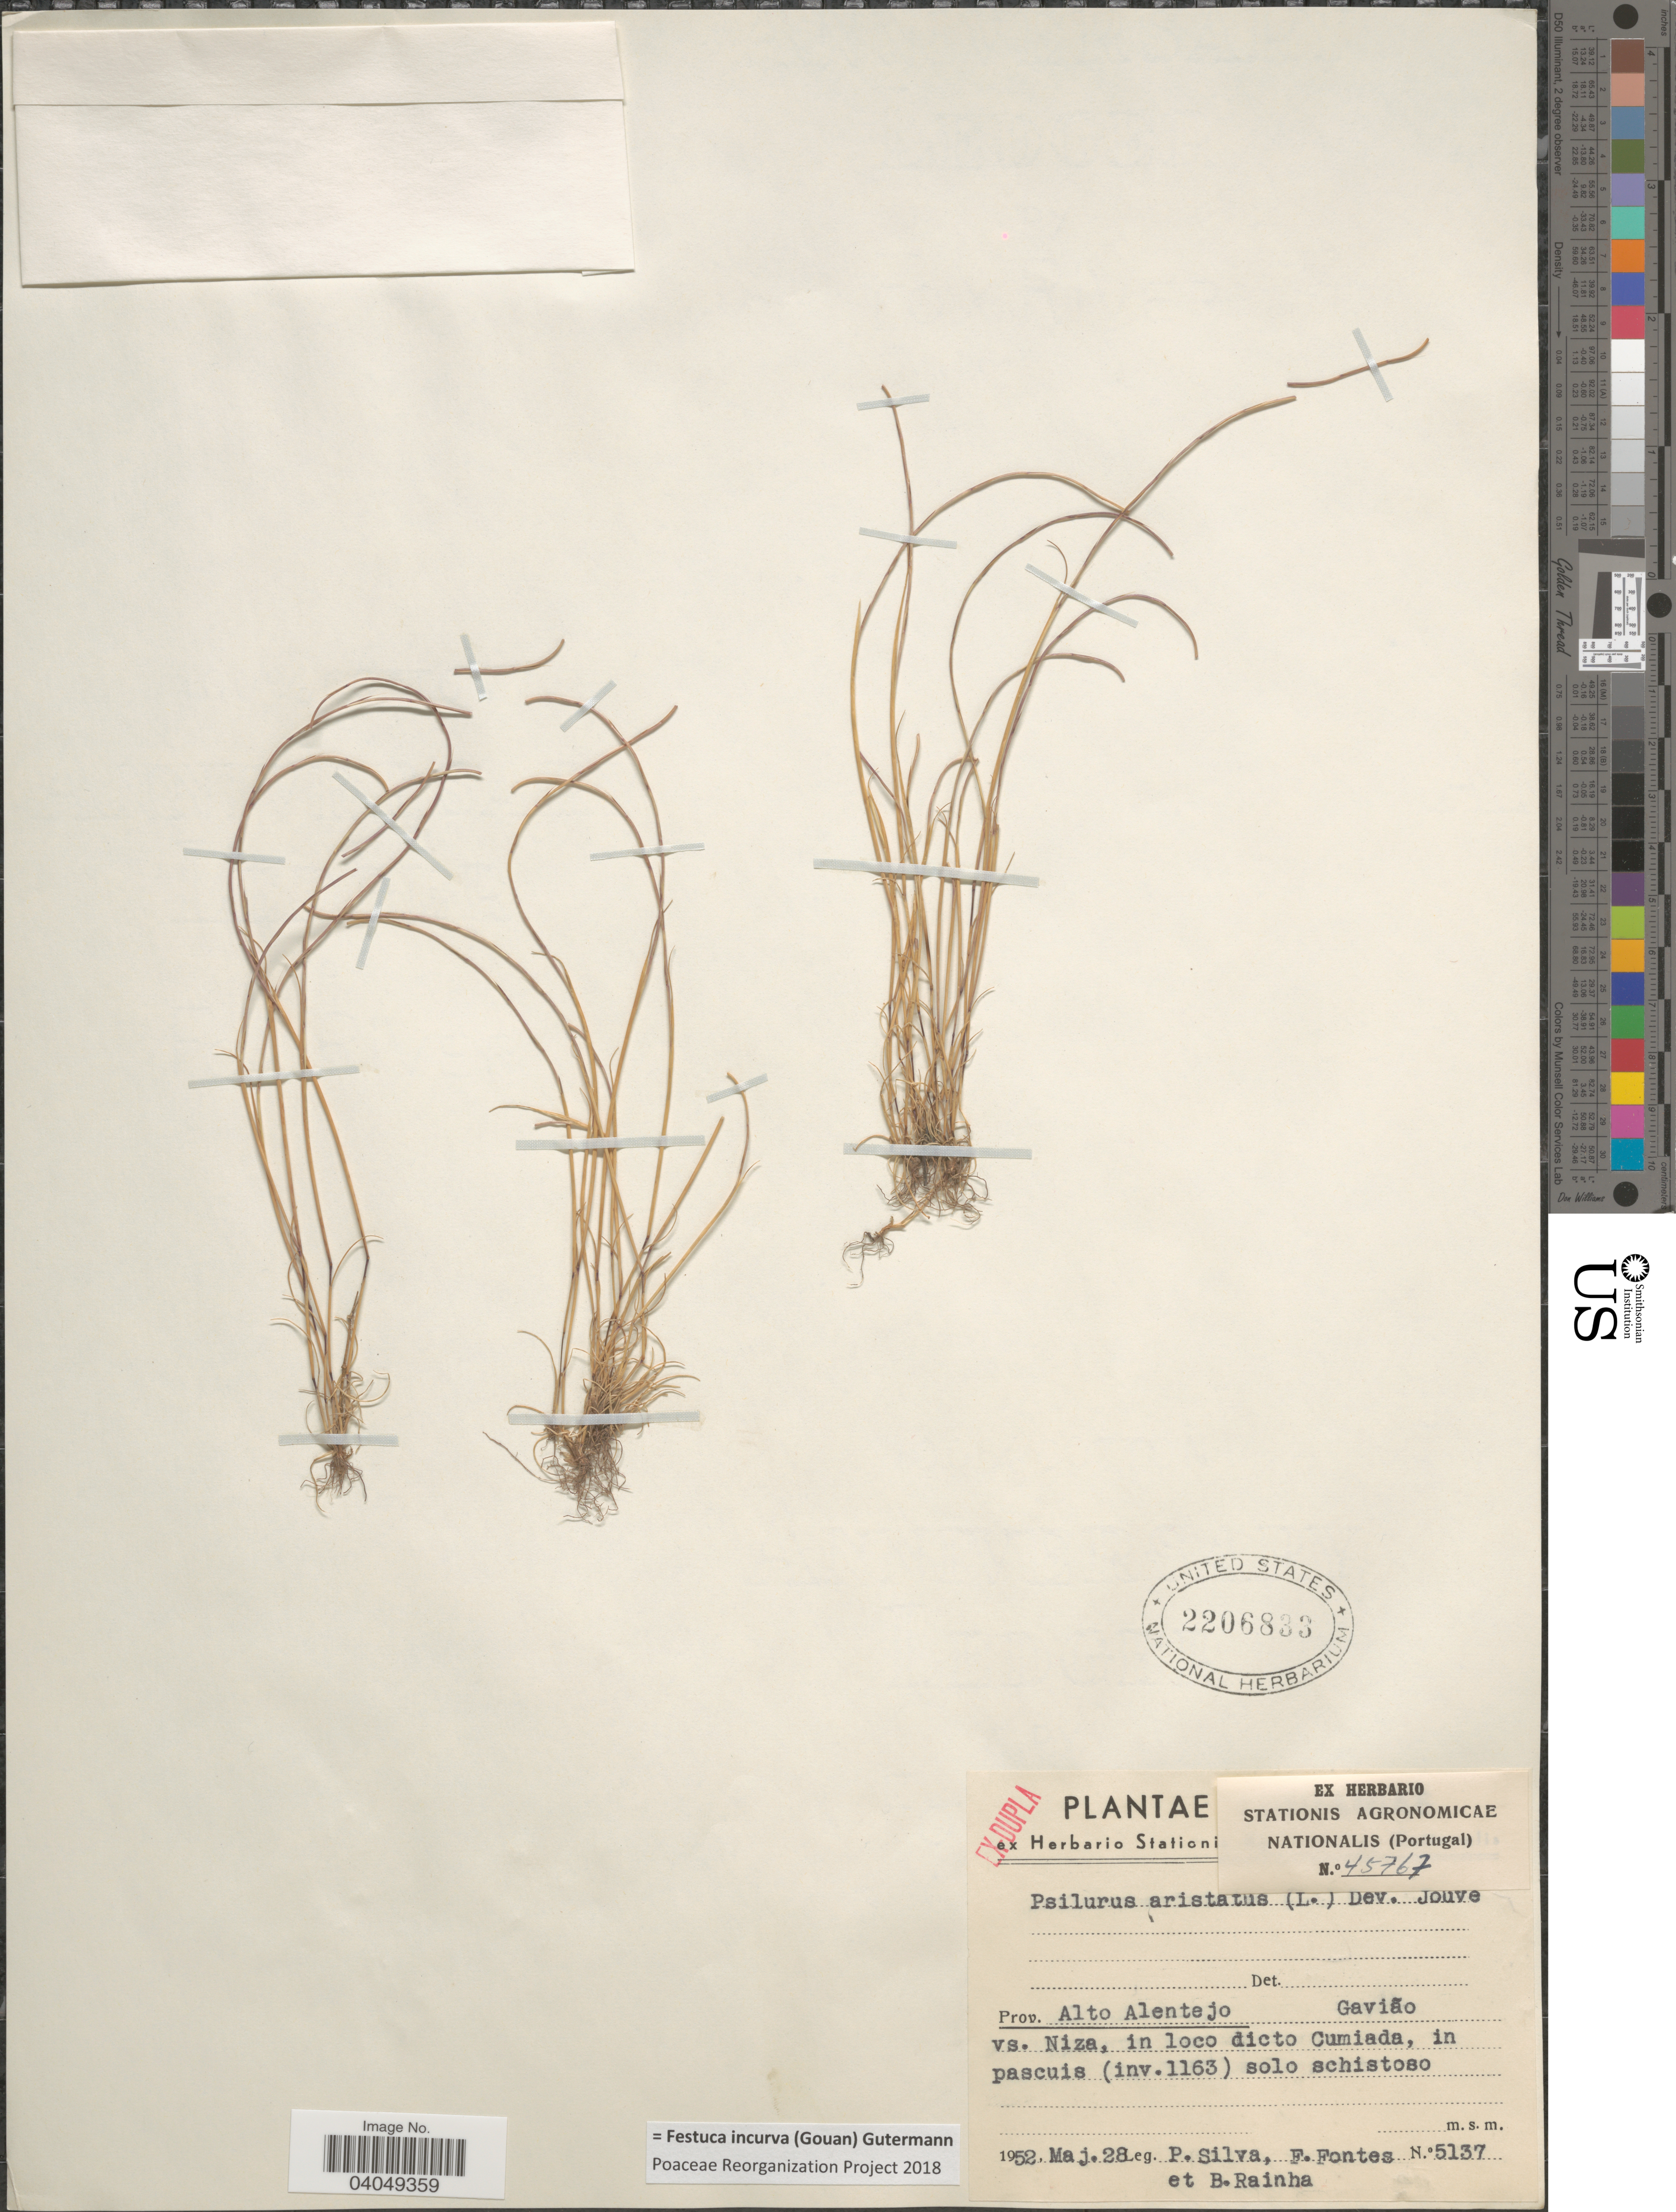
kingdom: Plantae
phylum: Tracheophyta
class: Liliopsida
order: Poales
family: Poaceae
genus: Festuca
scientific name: Festuca incurva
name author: (Gouan) Gutermann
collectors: P. Silva, Fontes, F. & B. Rainha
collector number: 5137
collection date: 1952-05-28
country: Portugal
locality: Prov. Alto Alentejo. Gavião vs. Niza, in loco dicto Cumiada.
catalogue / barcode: US 2206833